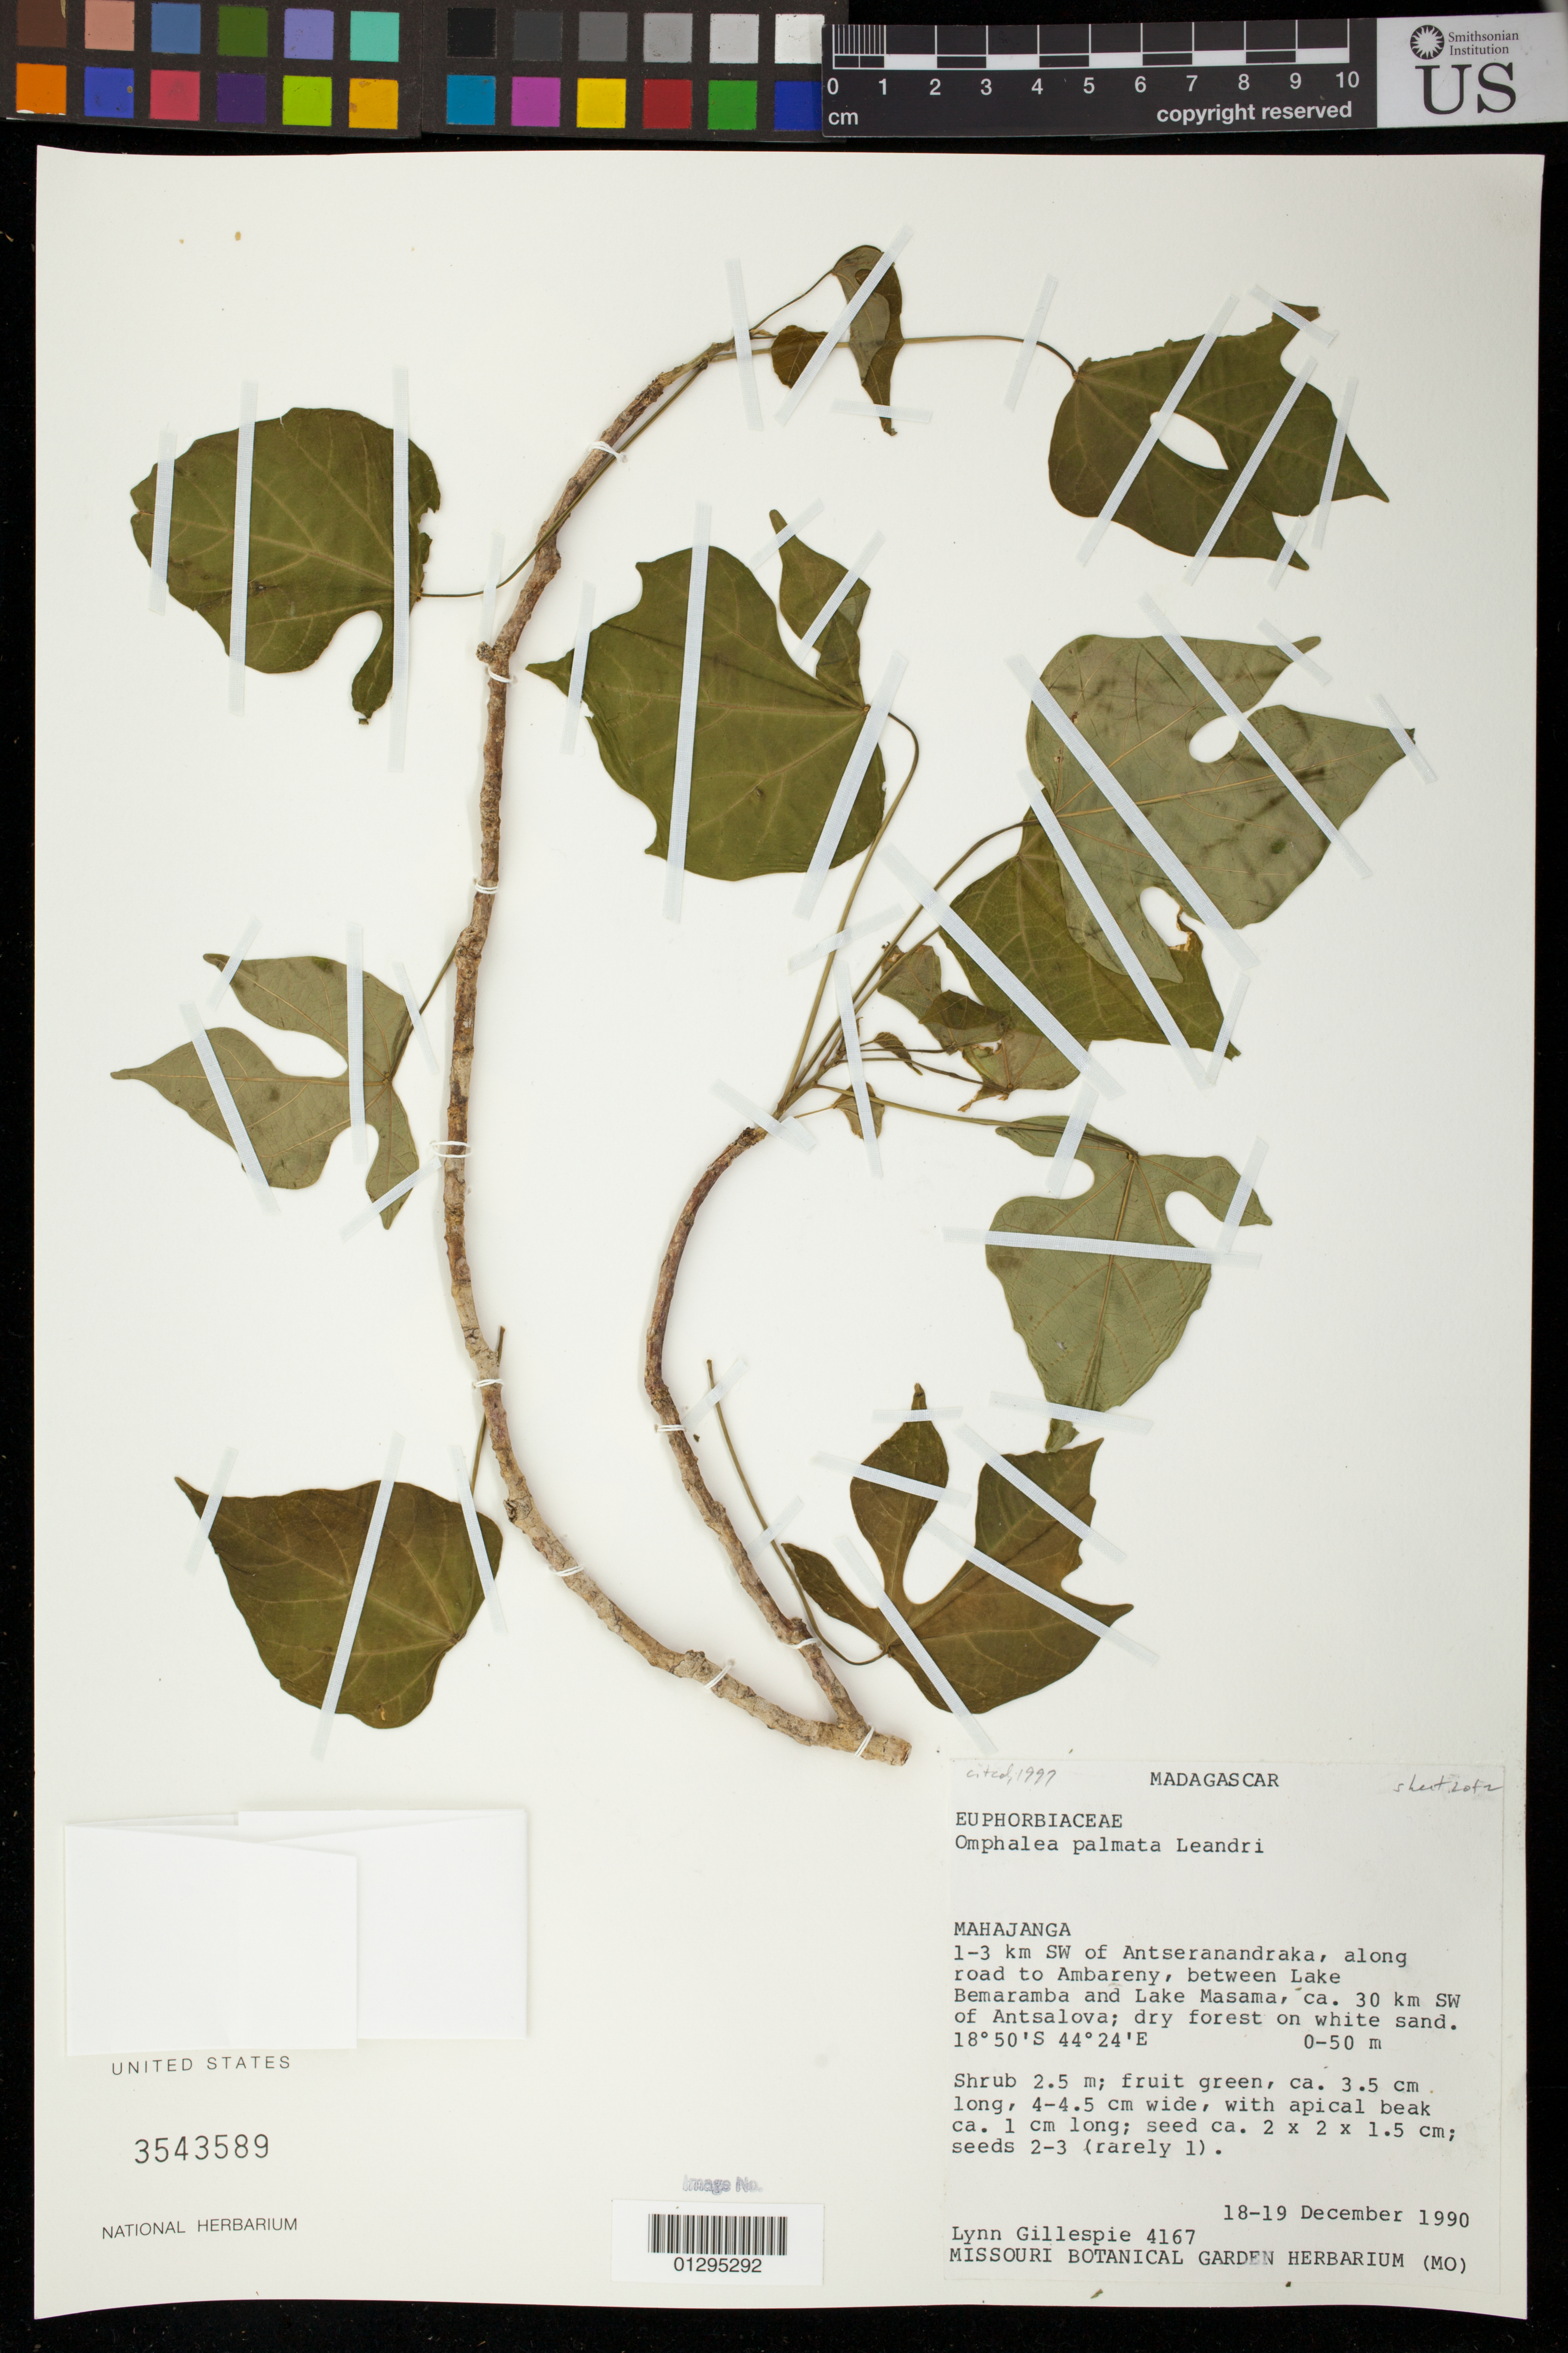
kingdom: Plantae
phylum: Tracheophyta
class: Magnoliopsida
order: Malpighiales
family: Euphorbiaceae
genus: Omphalea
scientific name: Omphalea palmata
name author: Leandri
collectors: L. J. Gillespie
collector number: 4167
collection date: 1990-12-18/1990-12-19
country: Madagascar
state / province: Boeny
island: Madagascar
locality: Mahajanga. 1-3 km SW of Antseranandraka, along road to Ambareny, between Lake Bemaramba and Lake Masama, ca. 30 km SW of Antsalova.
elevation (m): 0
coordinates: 18°50'S, 44°24'E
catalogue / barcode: US 3543589